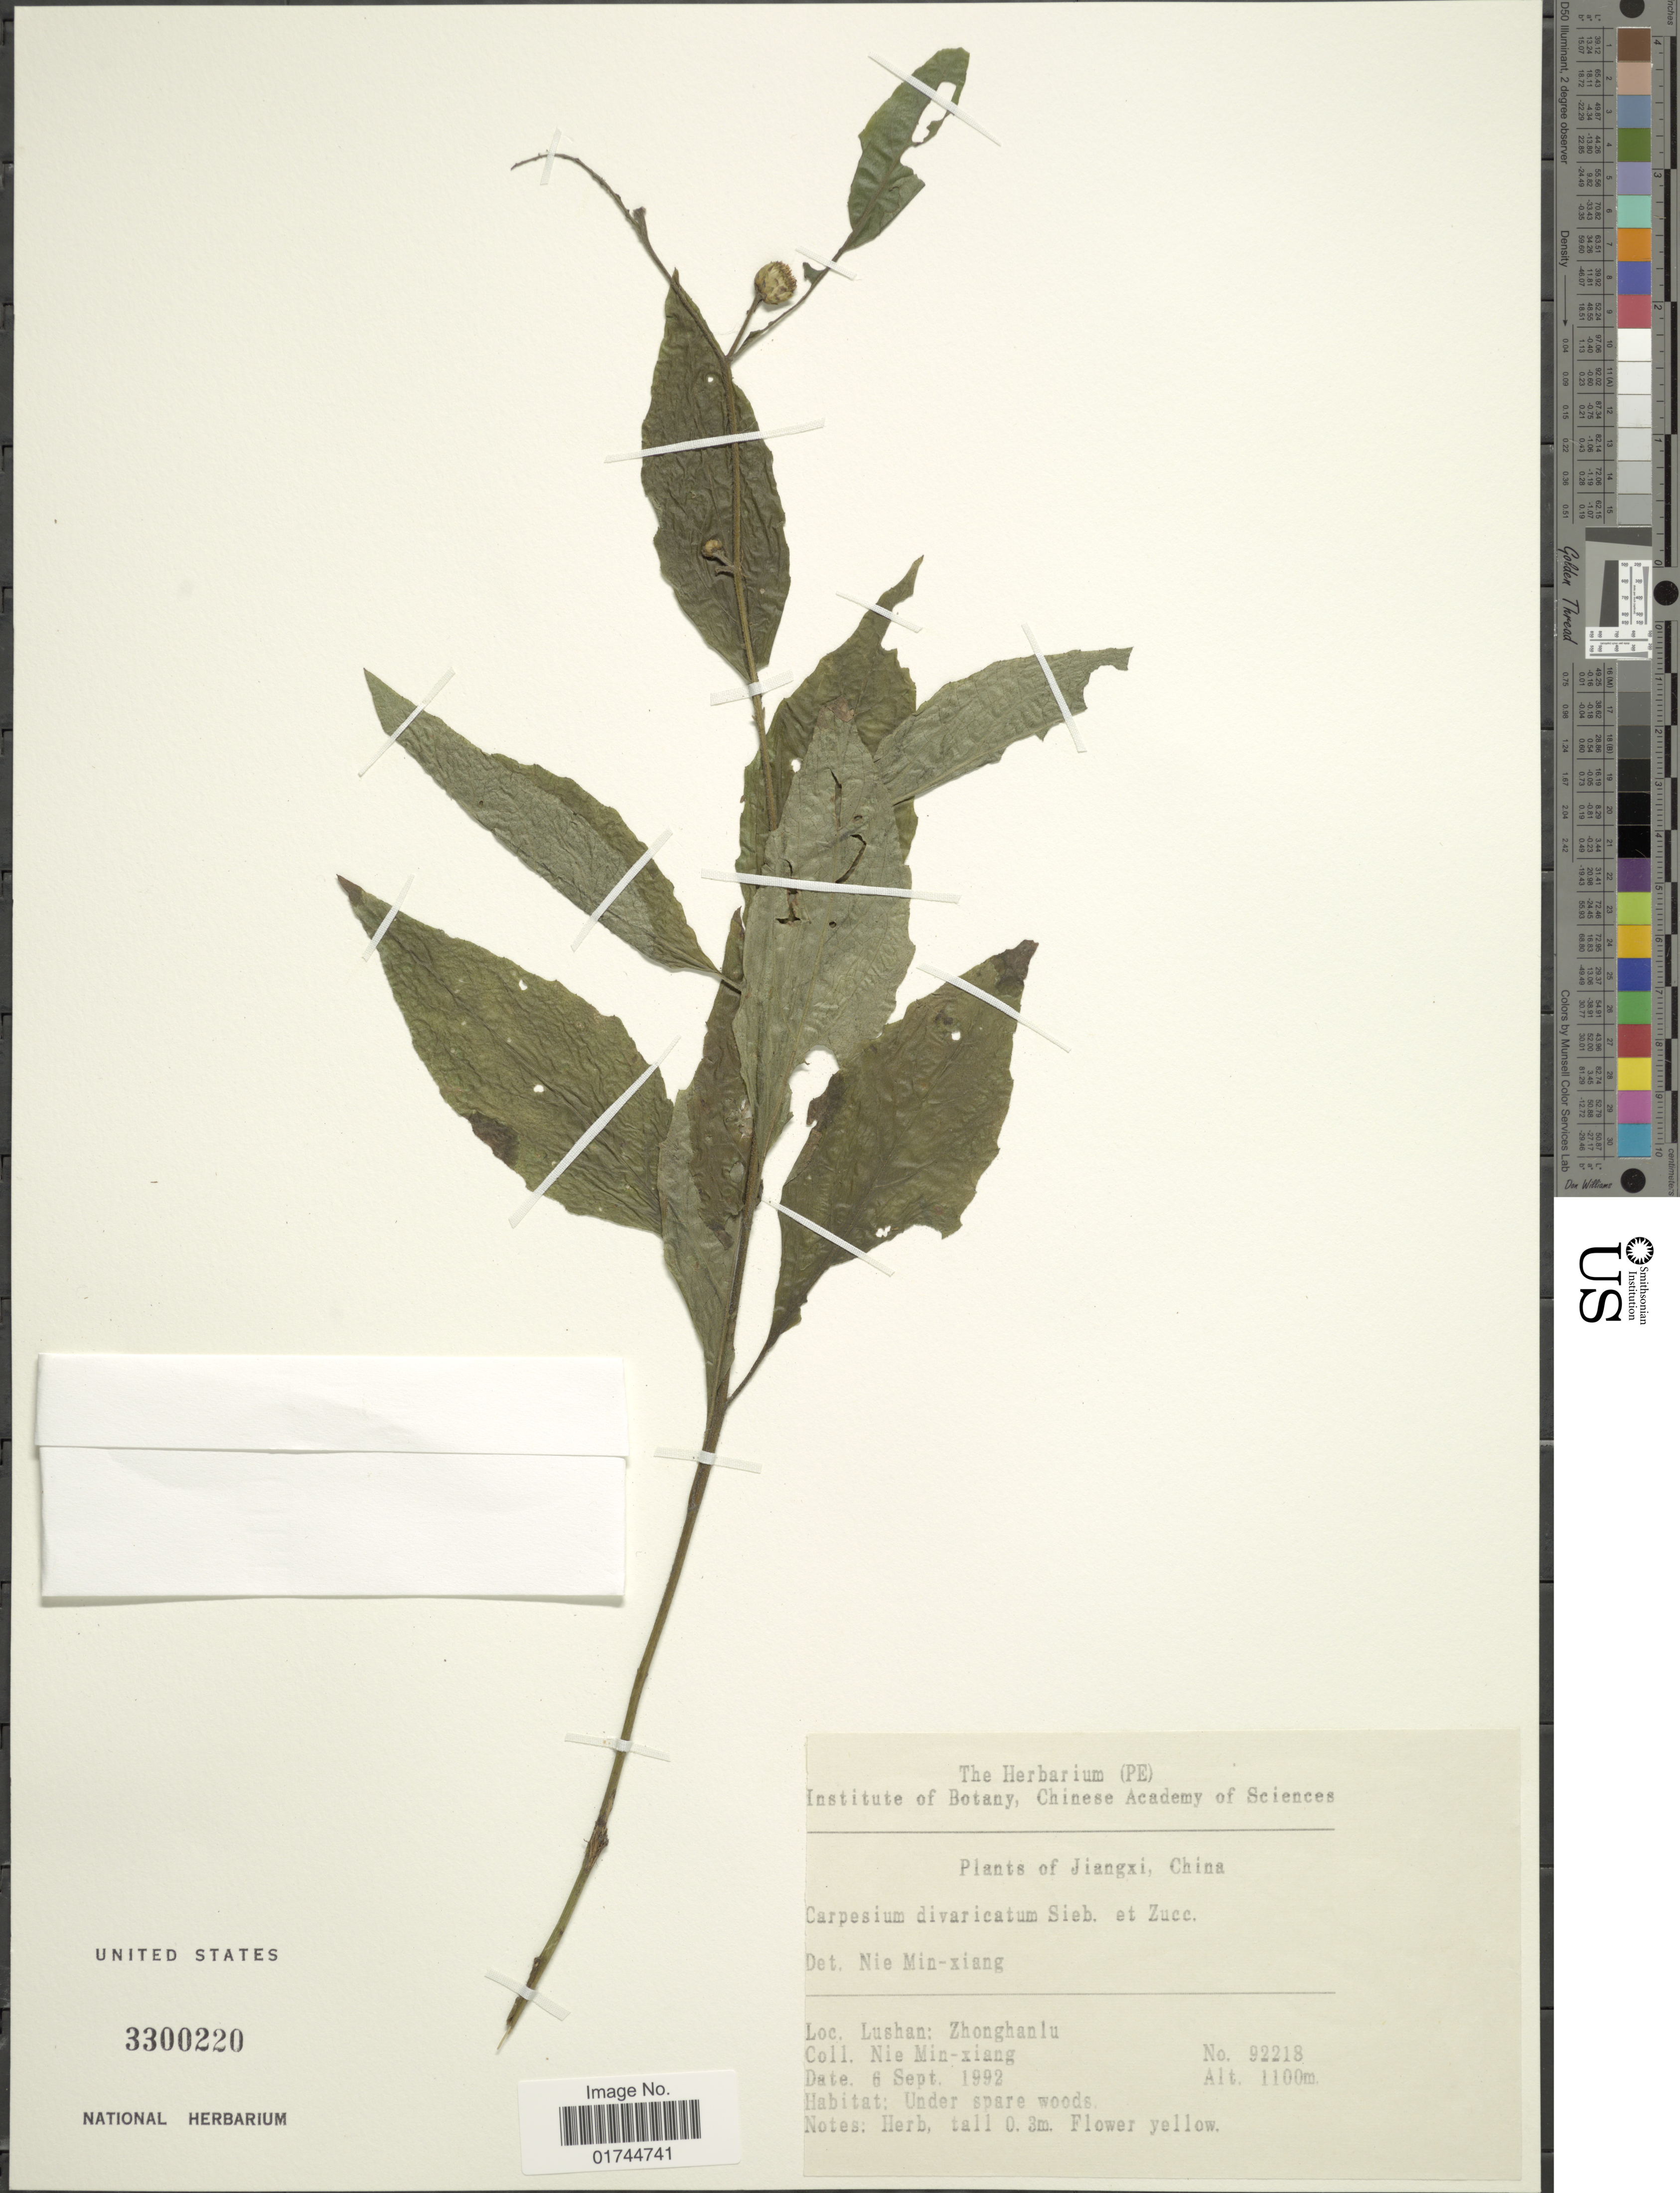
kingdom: Plantae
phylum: Tracheophyta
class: Magnoliopsida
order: Asterales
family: Asteraceae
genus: Carpesium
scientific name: Carpesium divarticatum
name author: Siebold & Zucc.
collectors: M. Nie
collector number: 92218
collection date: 1992-09-06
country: China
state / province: Jiangxi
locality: Lushan: Zhonghanlu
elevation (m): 1100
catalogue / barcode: US 3300220